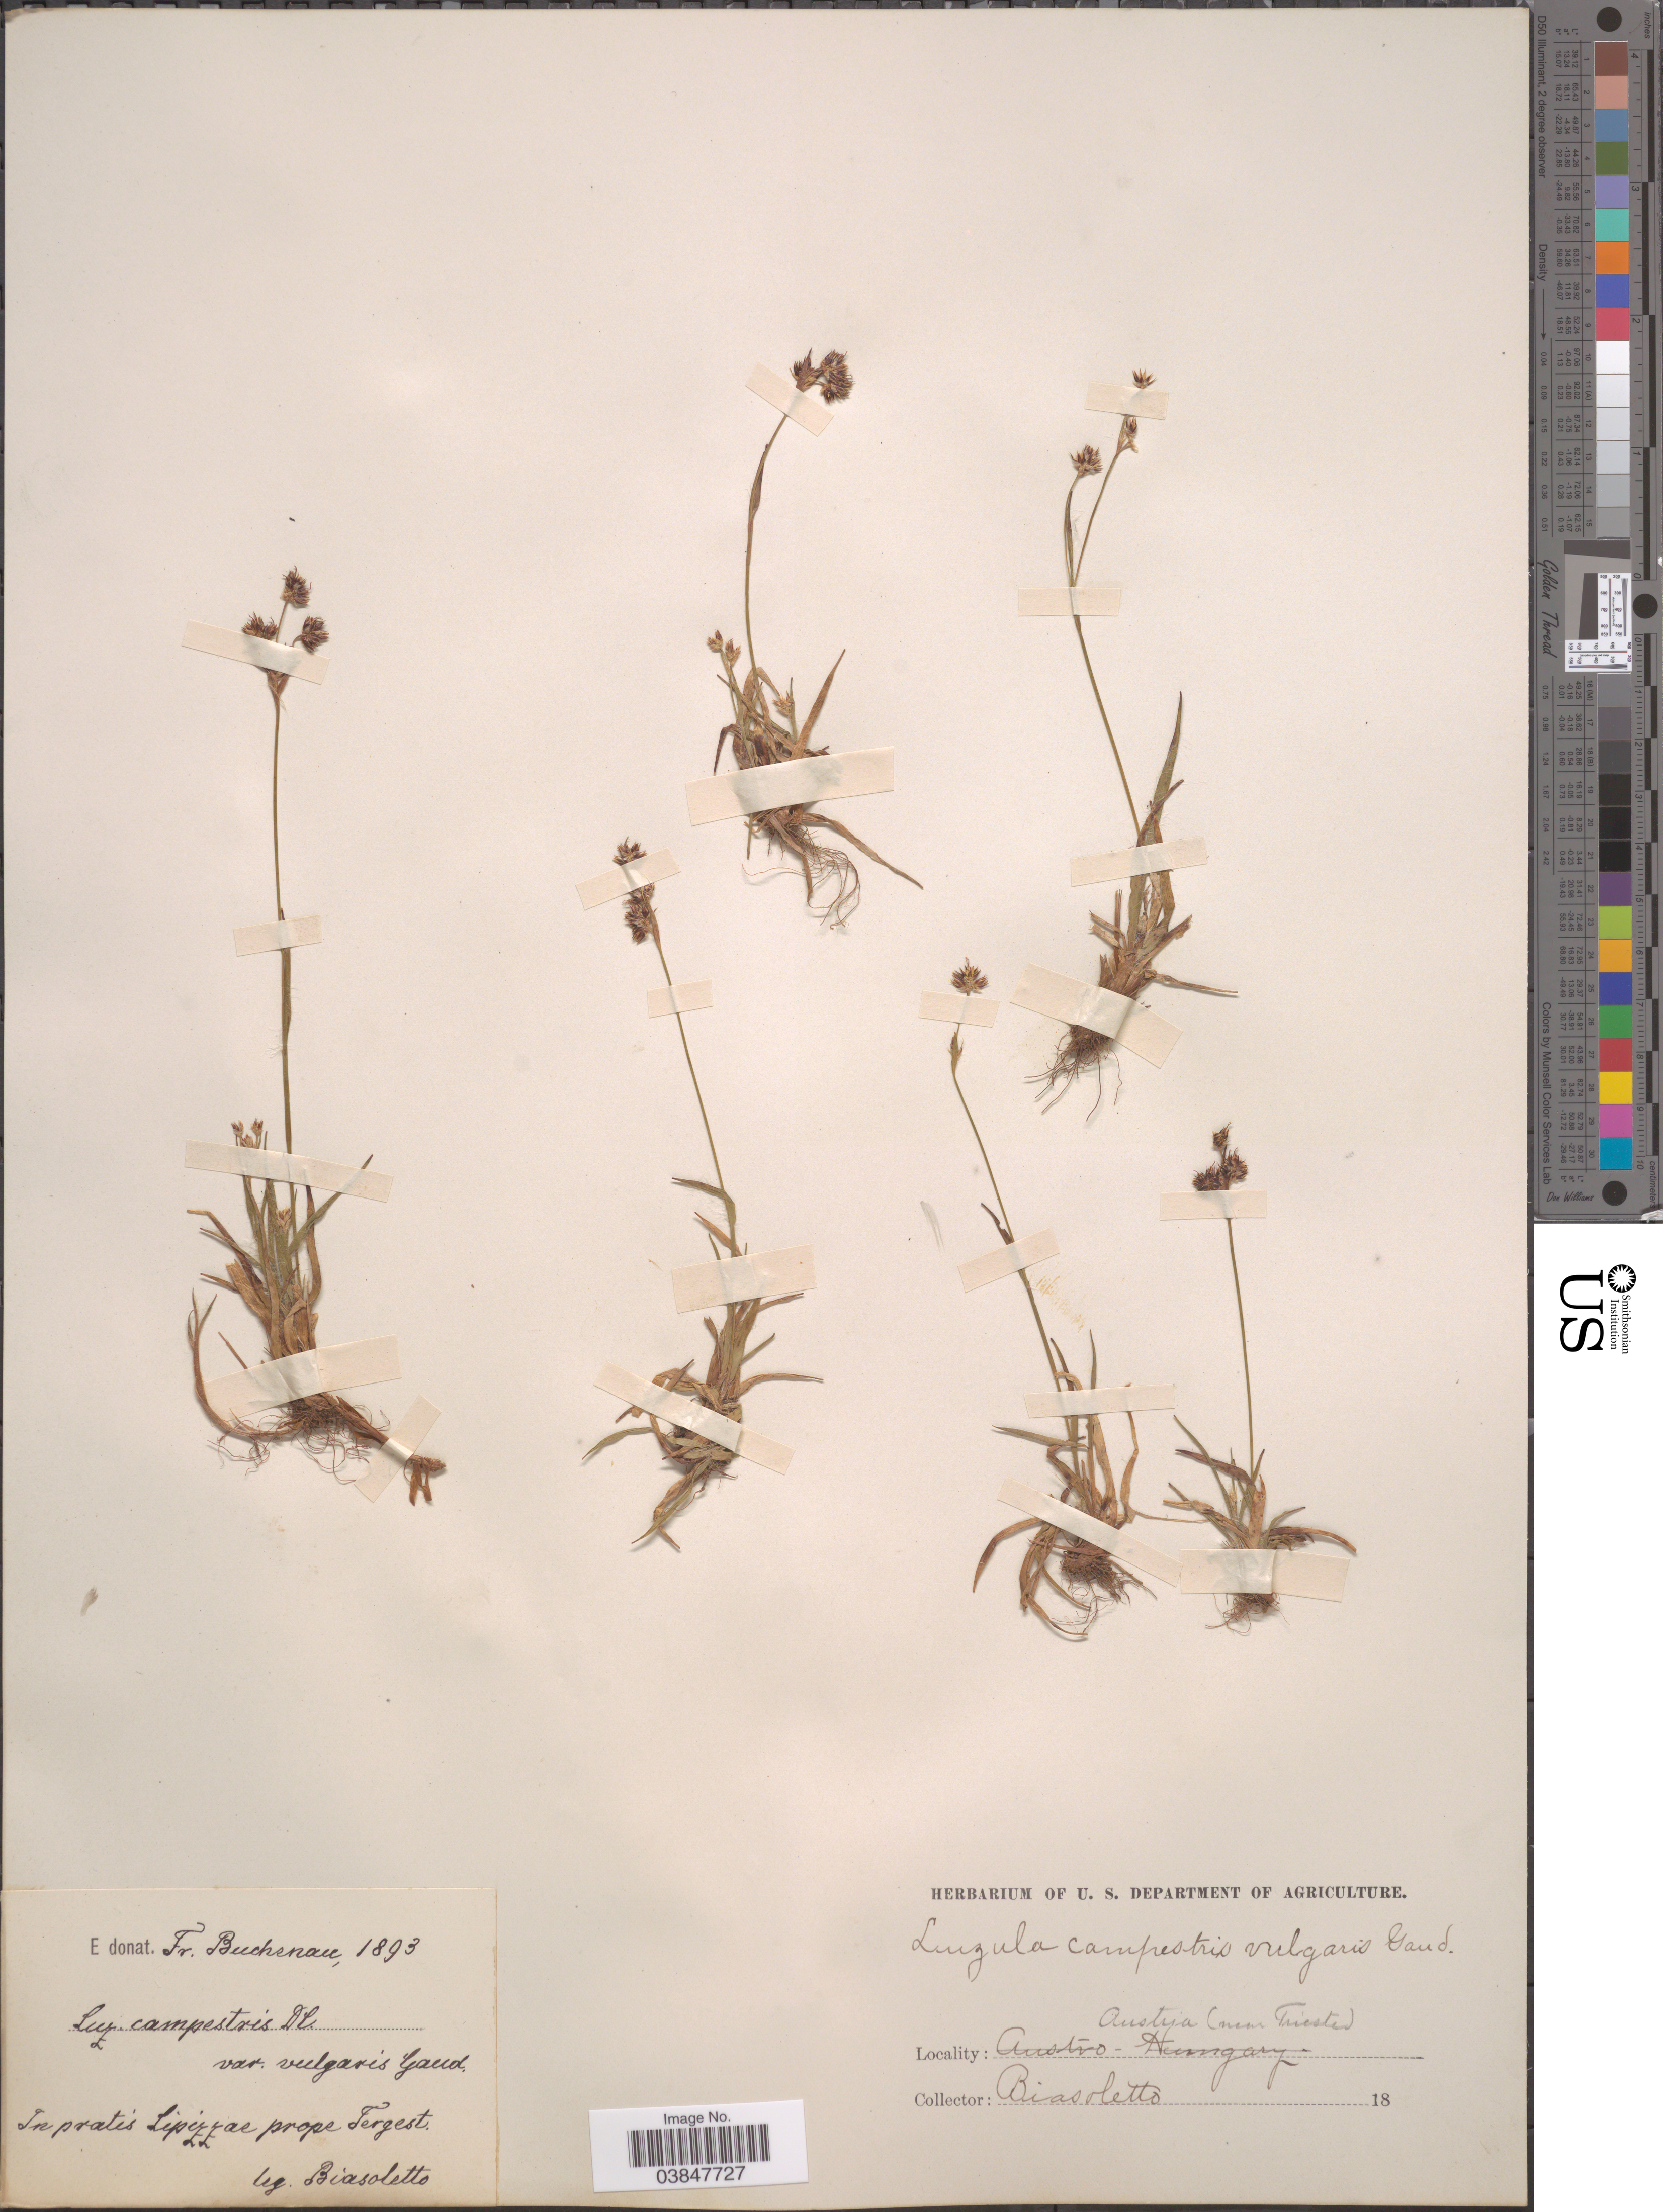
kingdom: Plantae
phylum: Tracheophyta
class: Liliopsida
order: Poales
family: Juncaceae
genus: Luzula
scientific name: Luzula campestris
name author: (L.) DC.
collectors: Biasoletto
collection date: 1893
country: Italy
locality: In pratis Lipizzae prope Tergest. (near Trieste).